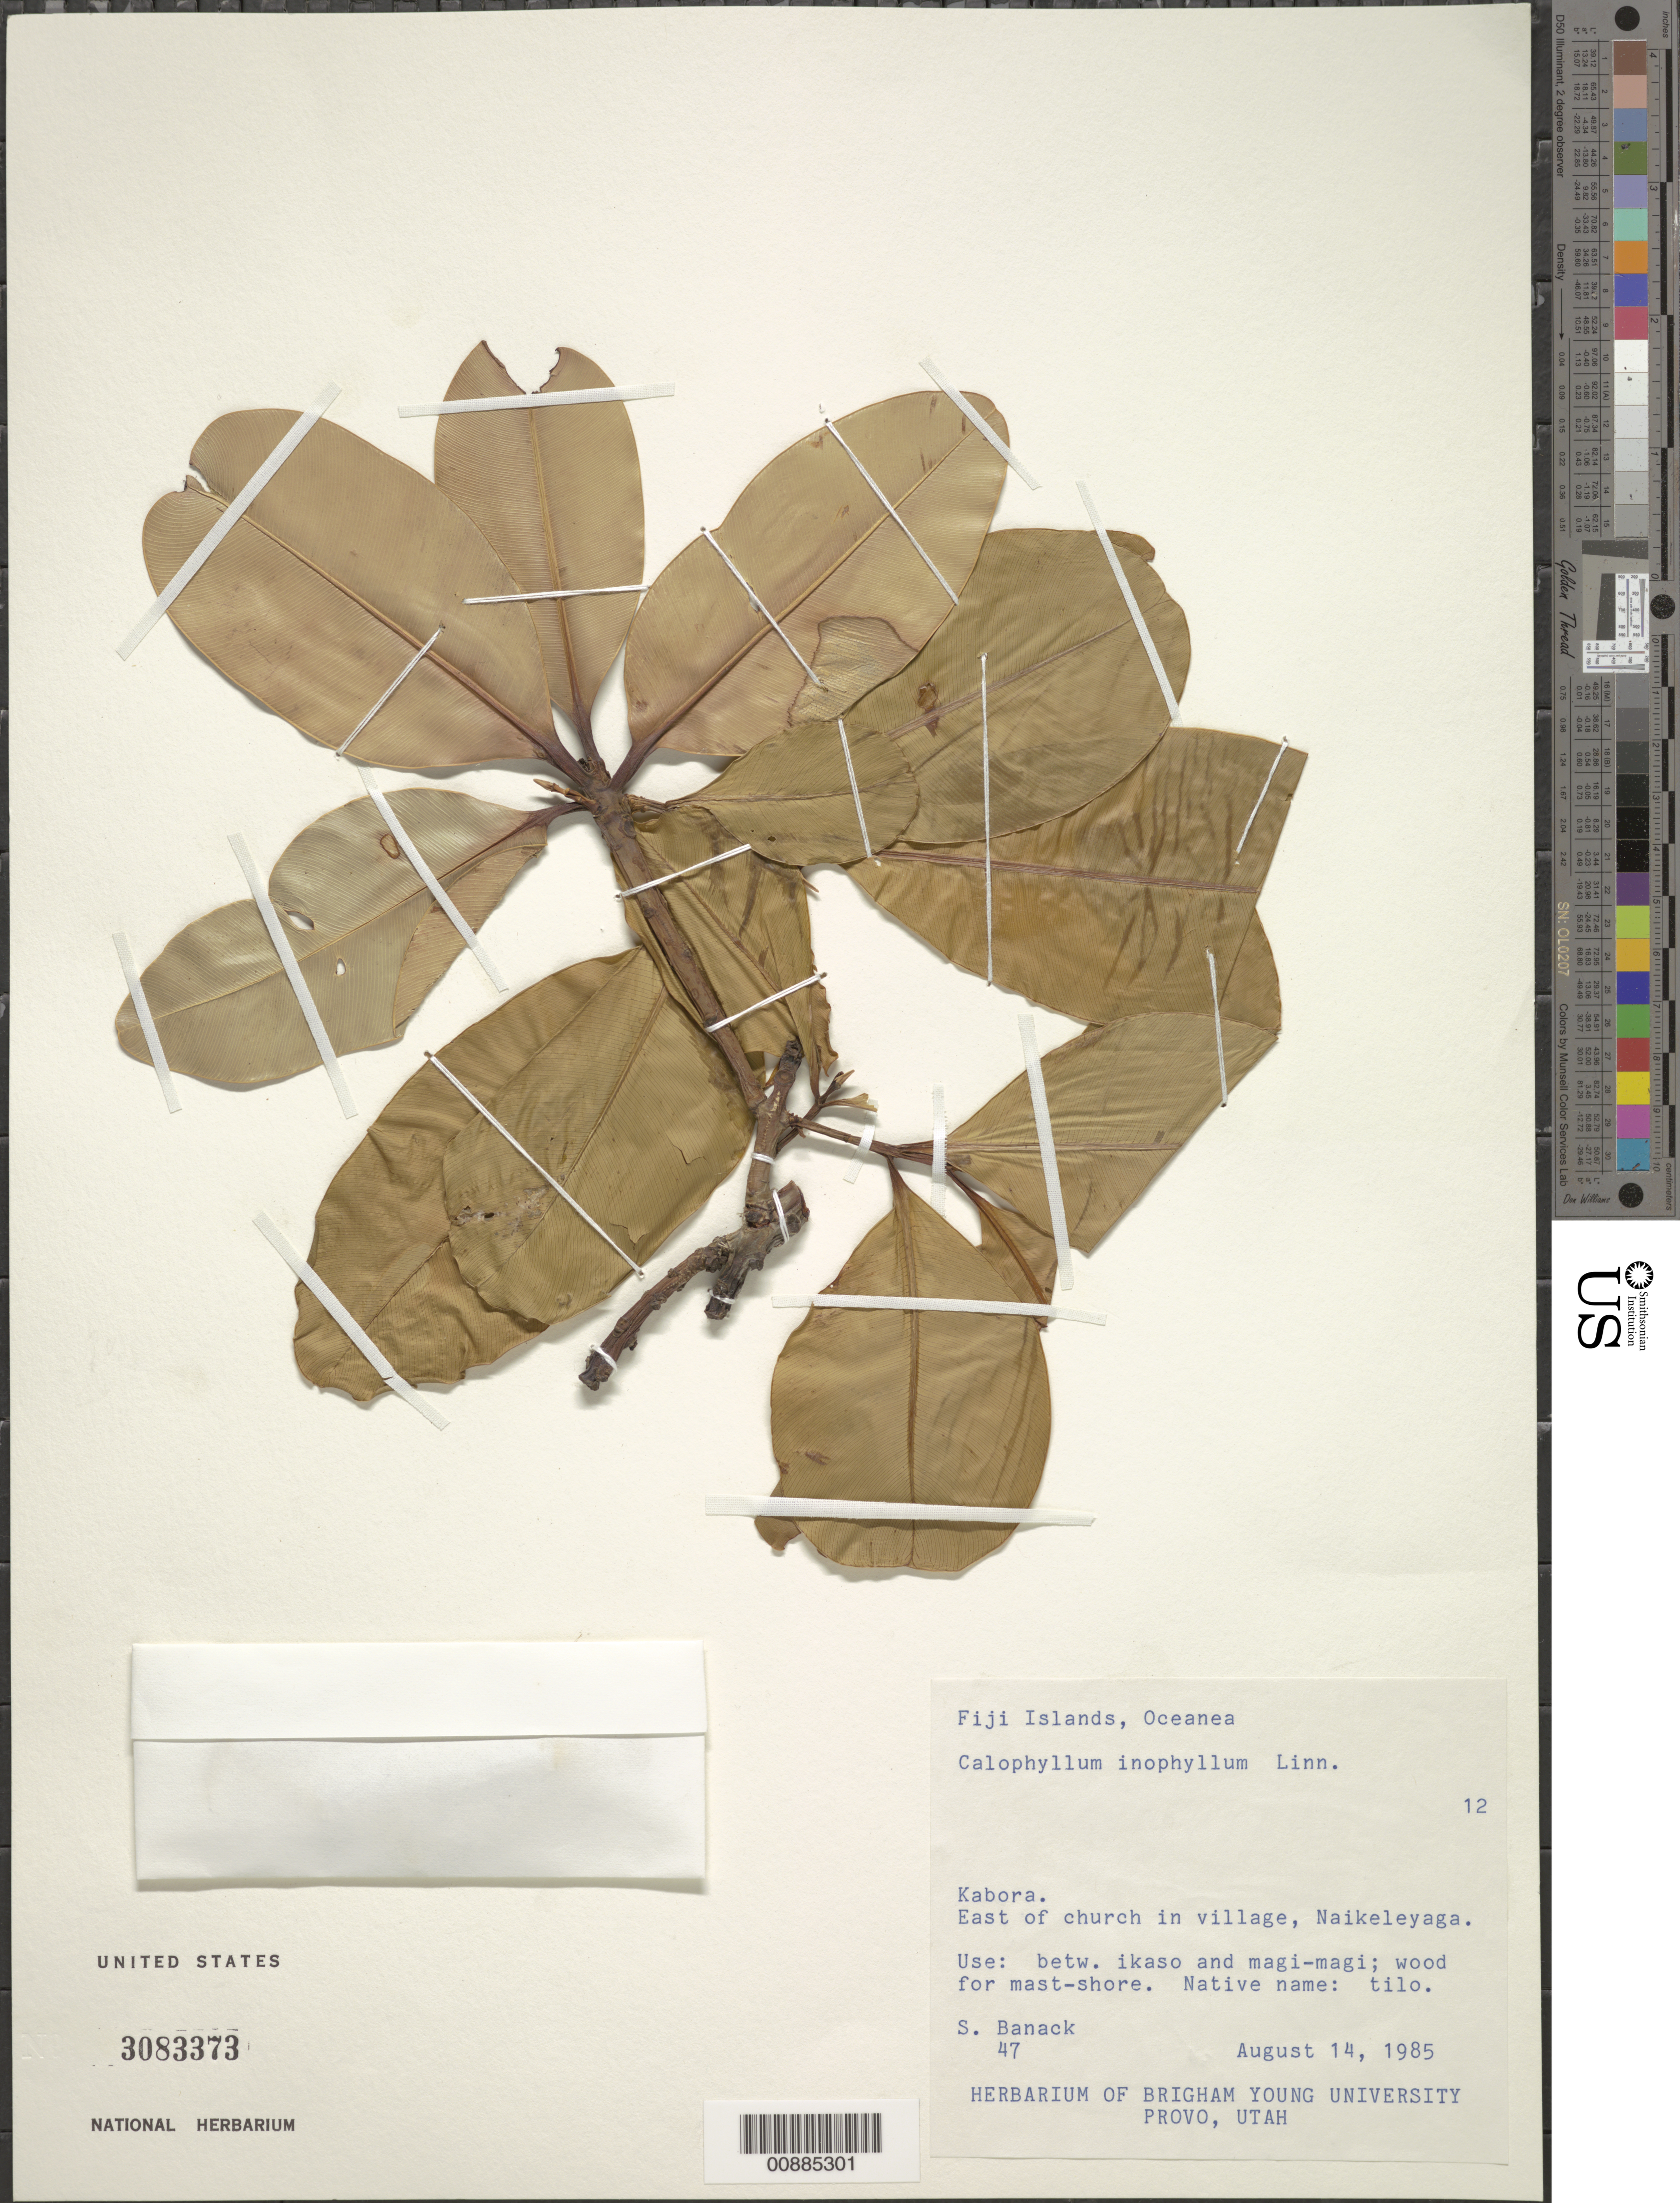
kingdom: Plantae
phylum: Tracheophyta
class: Magnoliopsida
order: Malpighiales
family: Calophyllaceae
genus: Calophyllum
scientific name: Calophyllum inophyllum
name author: L.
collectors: S. Banack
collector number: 47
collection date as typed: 14 Aug 1985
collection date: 1985-08-14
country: Fiji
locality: Oceanea, Kabora, East of church in village, Naikeleyaga.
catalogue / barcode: US 3083373